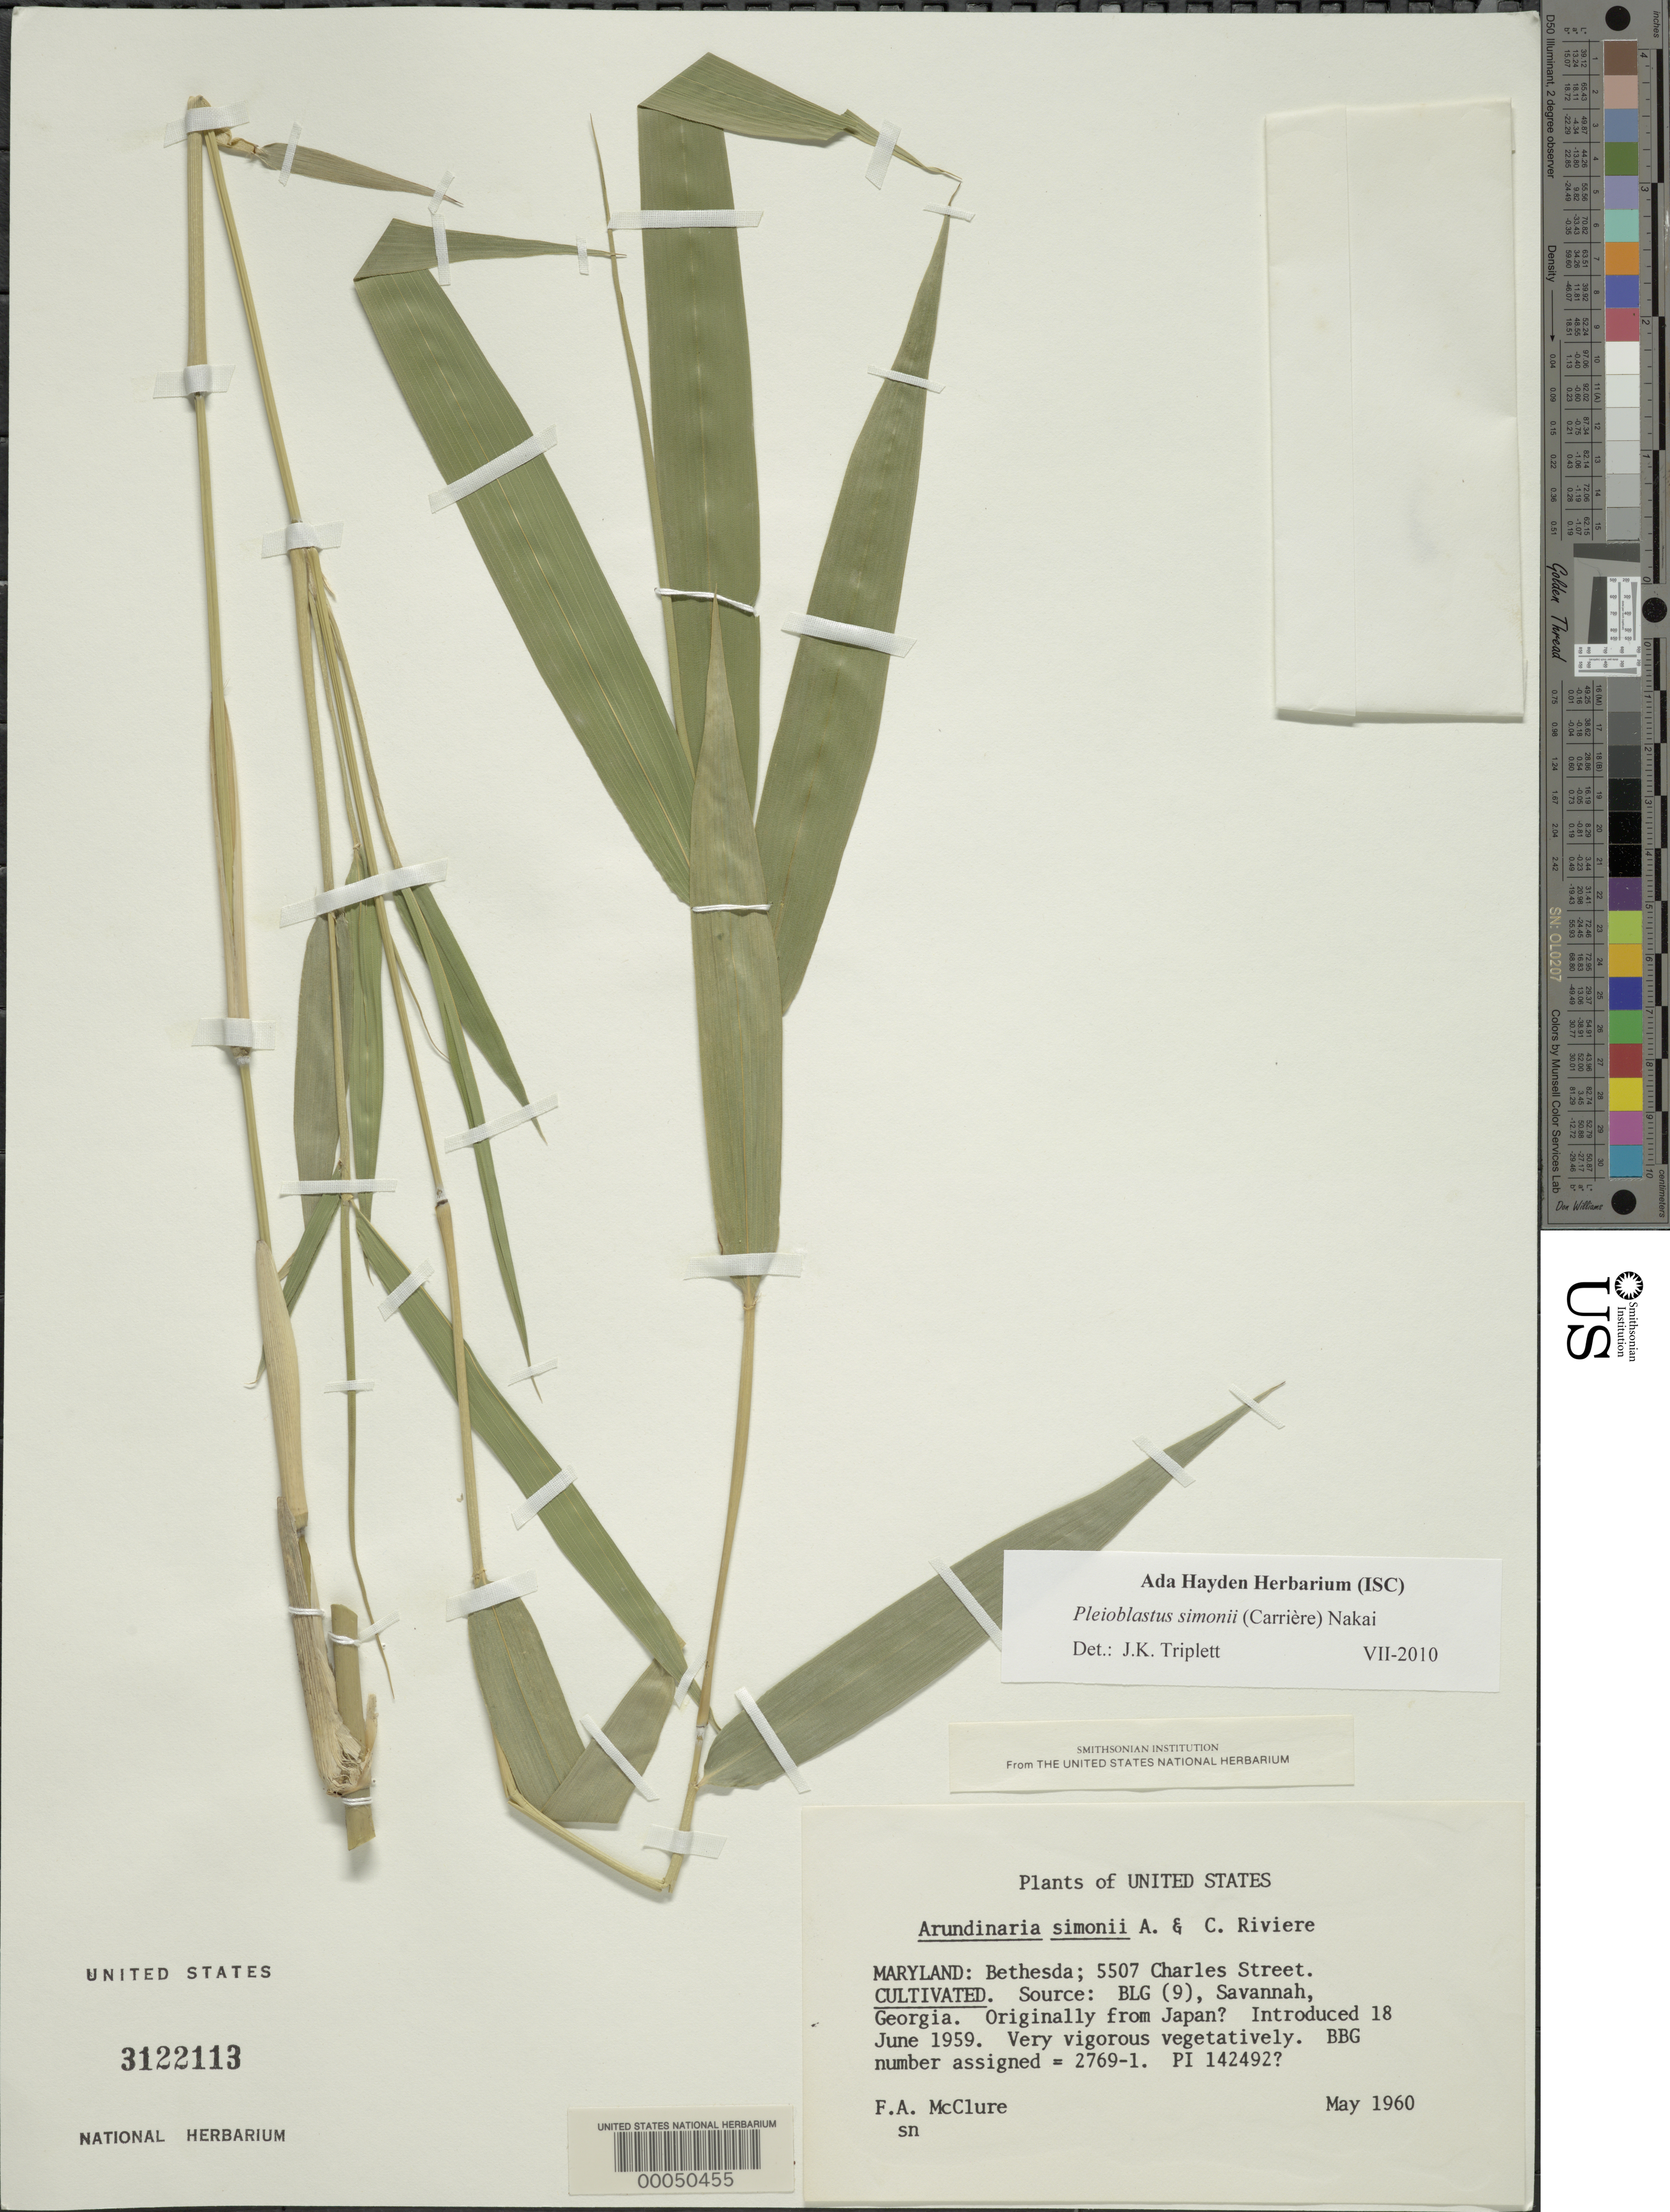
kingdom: Plantae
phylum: Tracheophyta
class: Liliopsida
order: Poales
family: Poaceae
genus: Pleioblastus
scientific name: Pleioblastus simonii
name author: (Carrière) Nakai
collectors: F. A. McClure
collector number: BBG 2769-1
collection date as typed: May 1960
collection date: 1960-05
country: United States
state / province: Maryland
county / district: Montgomery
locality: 5507 Charles Street, Bethesda (McClure's garden)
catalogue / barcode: US 3122113